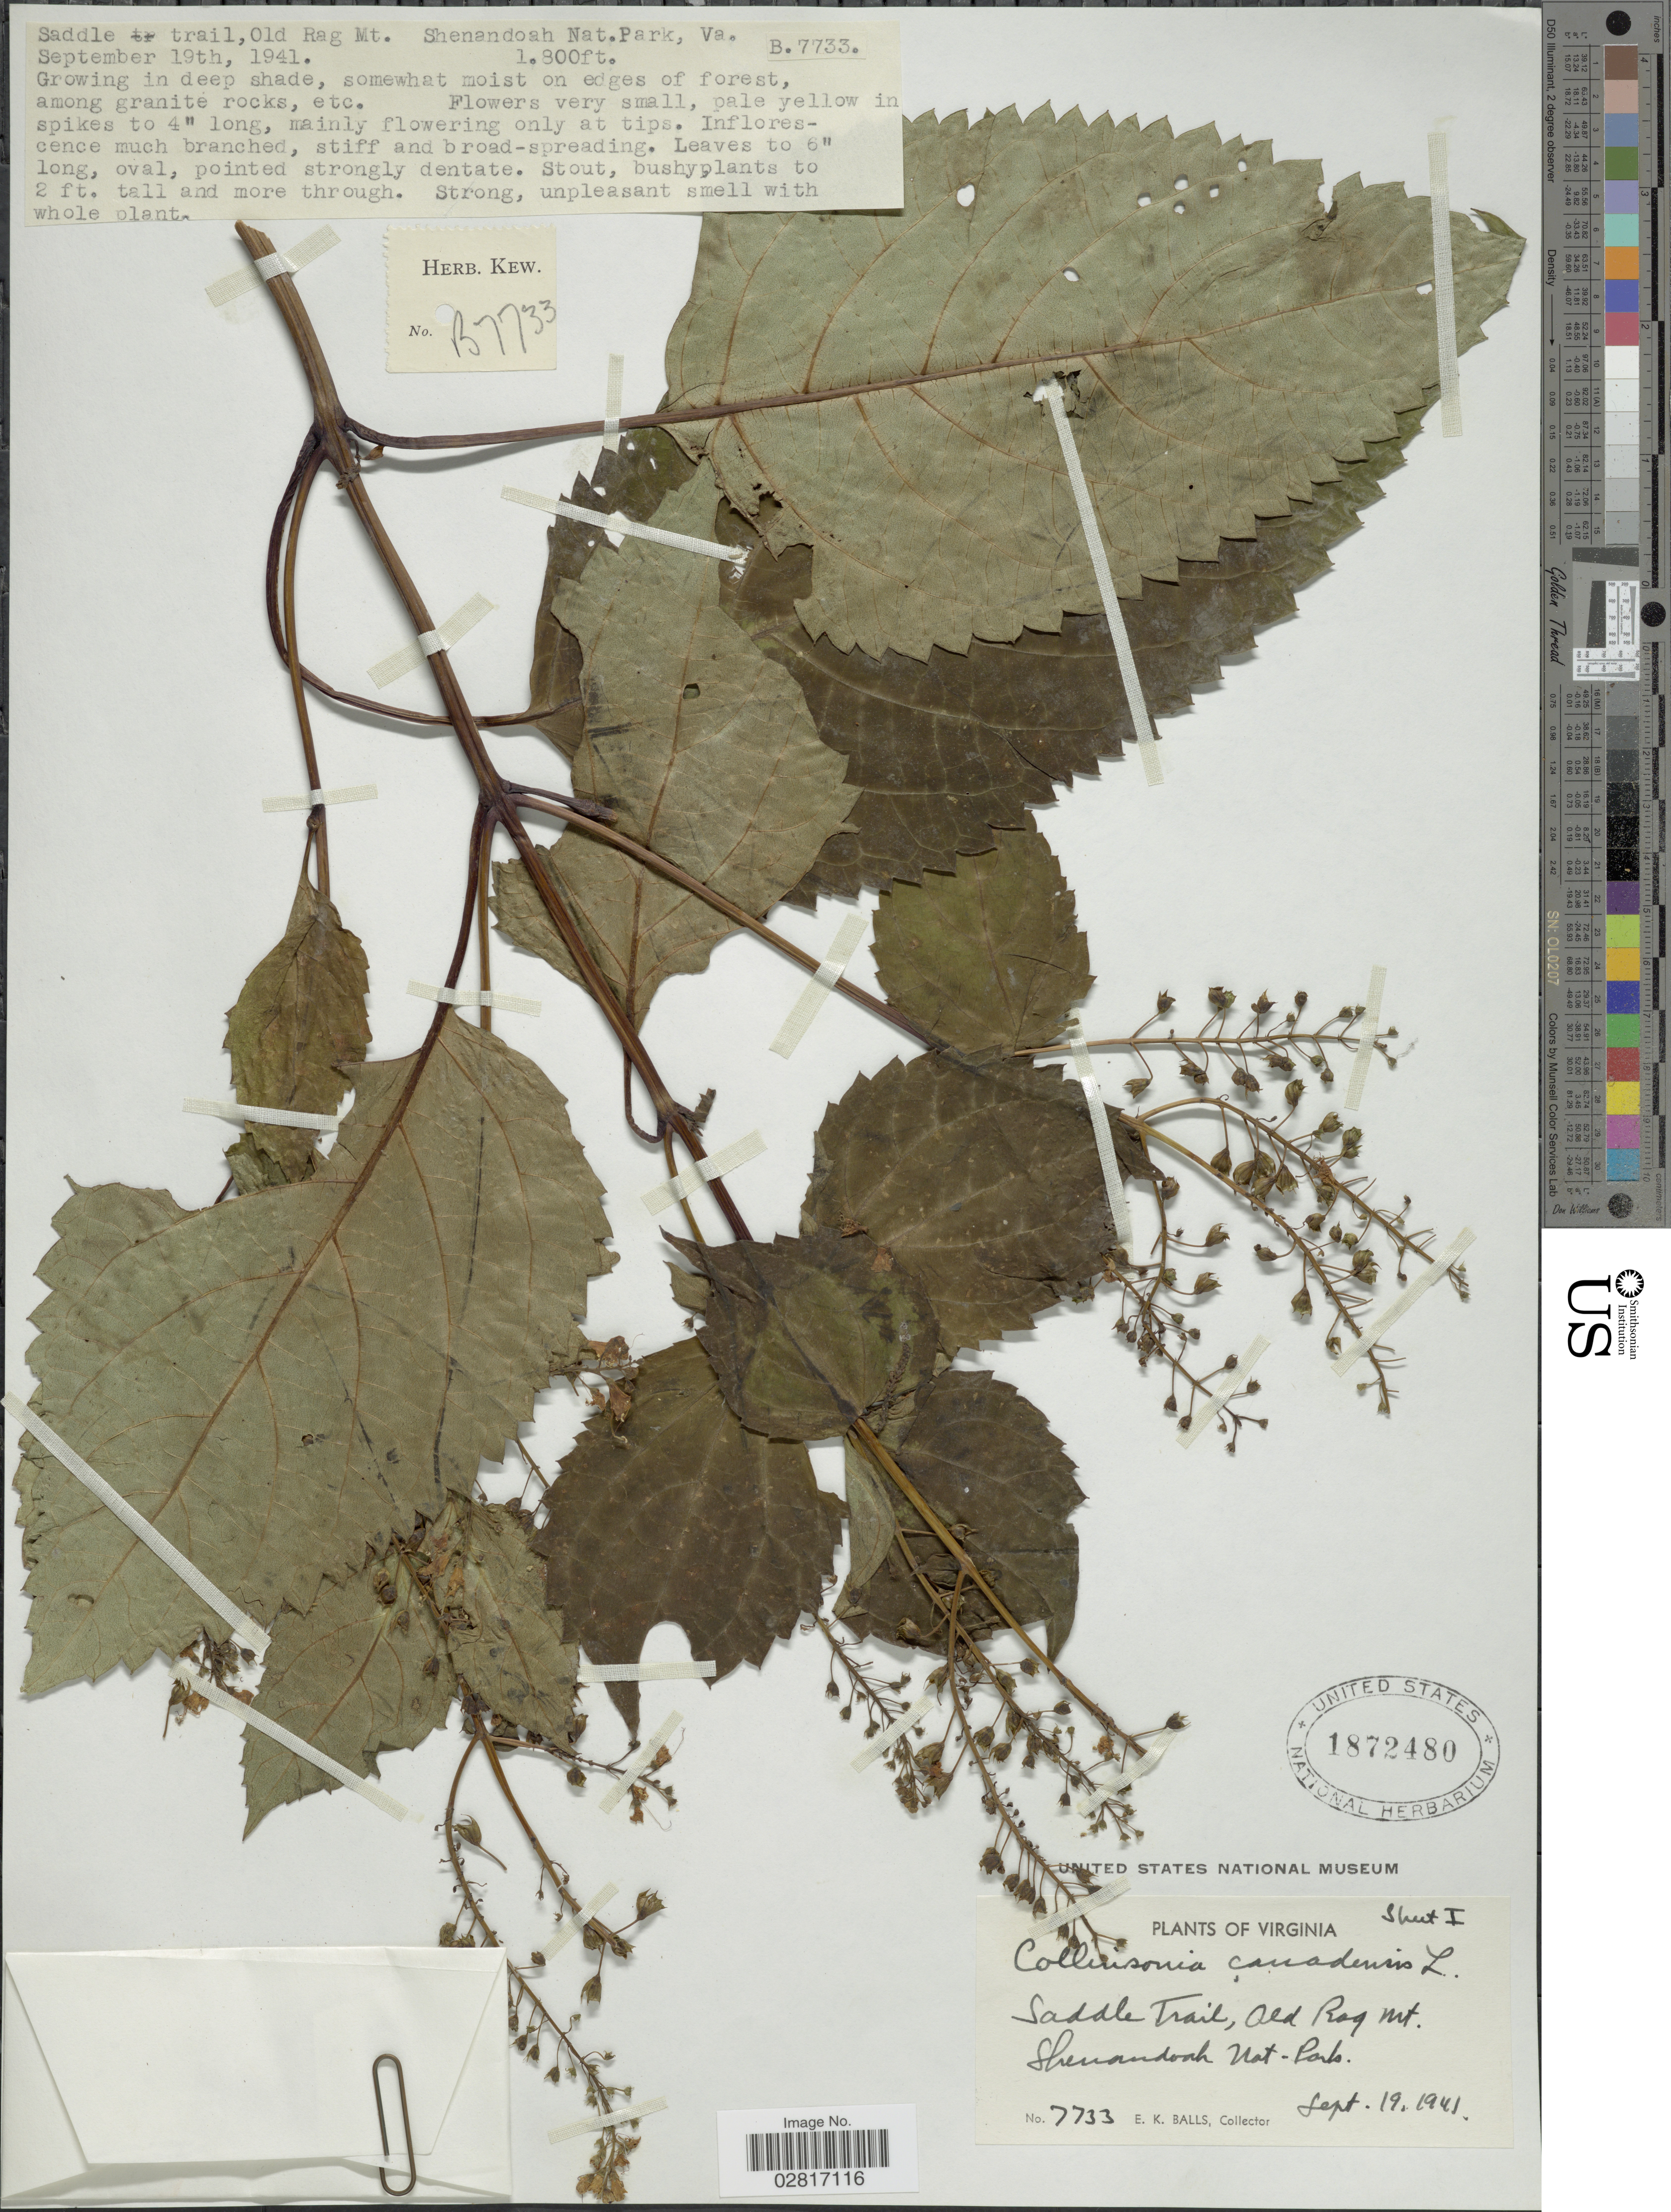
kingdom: Plantae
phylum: Tracheophyta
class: Magnoliopsida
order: Lamiales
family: Lamiaceae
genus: Collinsonia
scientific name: Collinsonia canadensis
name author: L.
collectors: E. K. Balls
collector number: B7733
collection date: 1941-09-19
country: United States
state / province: Virginia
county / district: Madison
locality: Saddle Trail, Old Rag Mt., Shenandoah Nat. Park,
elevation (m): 549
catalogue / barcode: US 1872480